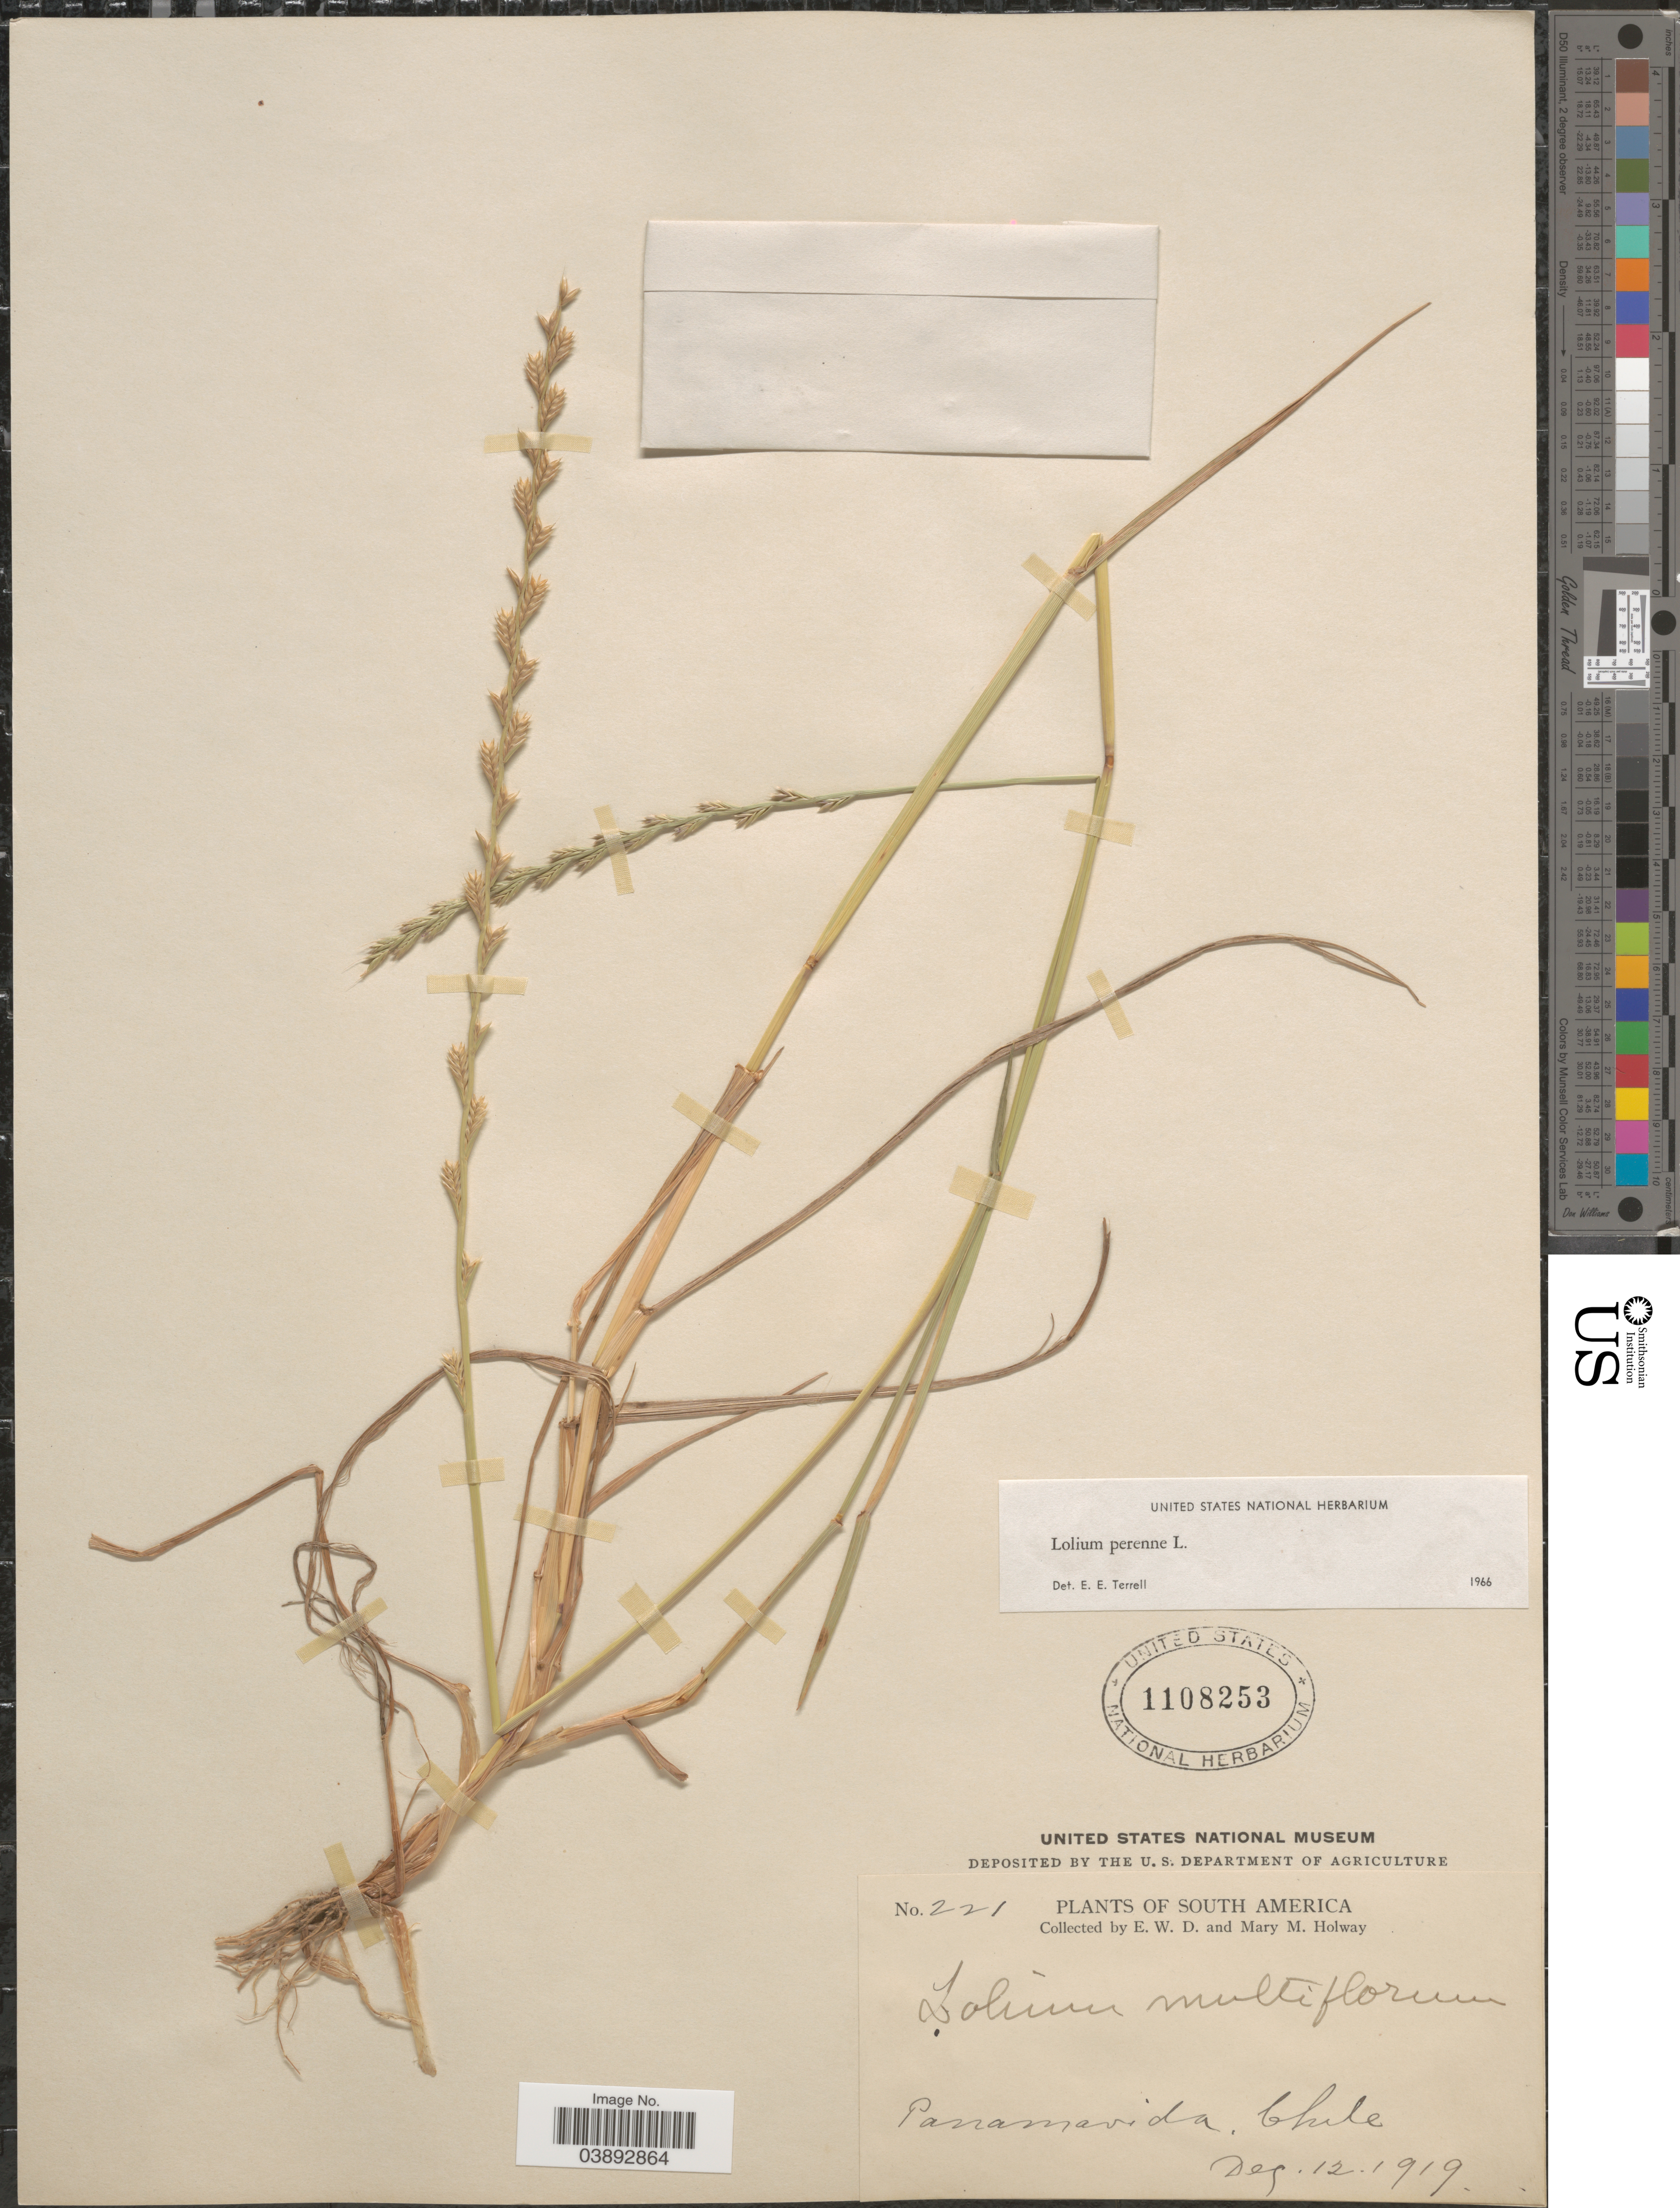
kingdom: Plantae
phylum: Tracheophyta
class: Liliopsida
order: Poales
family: Poaceae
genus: Lolium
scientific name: Lolium perenne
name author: L.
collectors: E. W. D. Holway & M. M. Holway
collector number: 221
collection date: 1919-12-12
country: Chile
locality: Panamavida.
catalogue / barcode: US 1108253